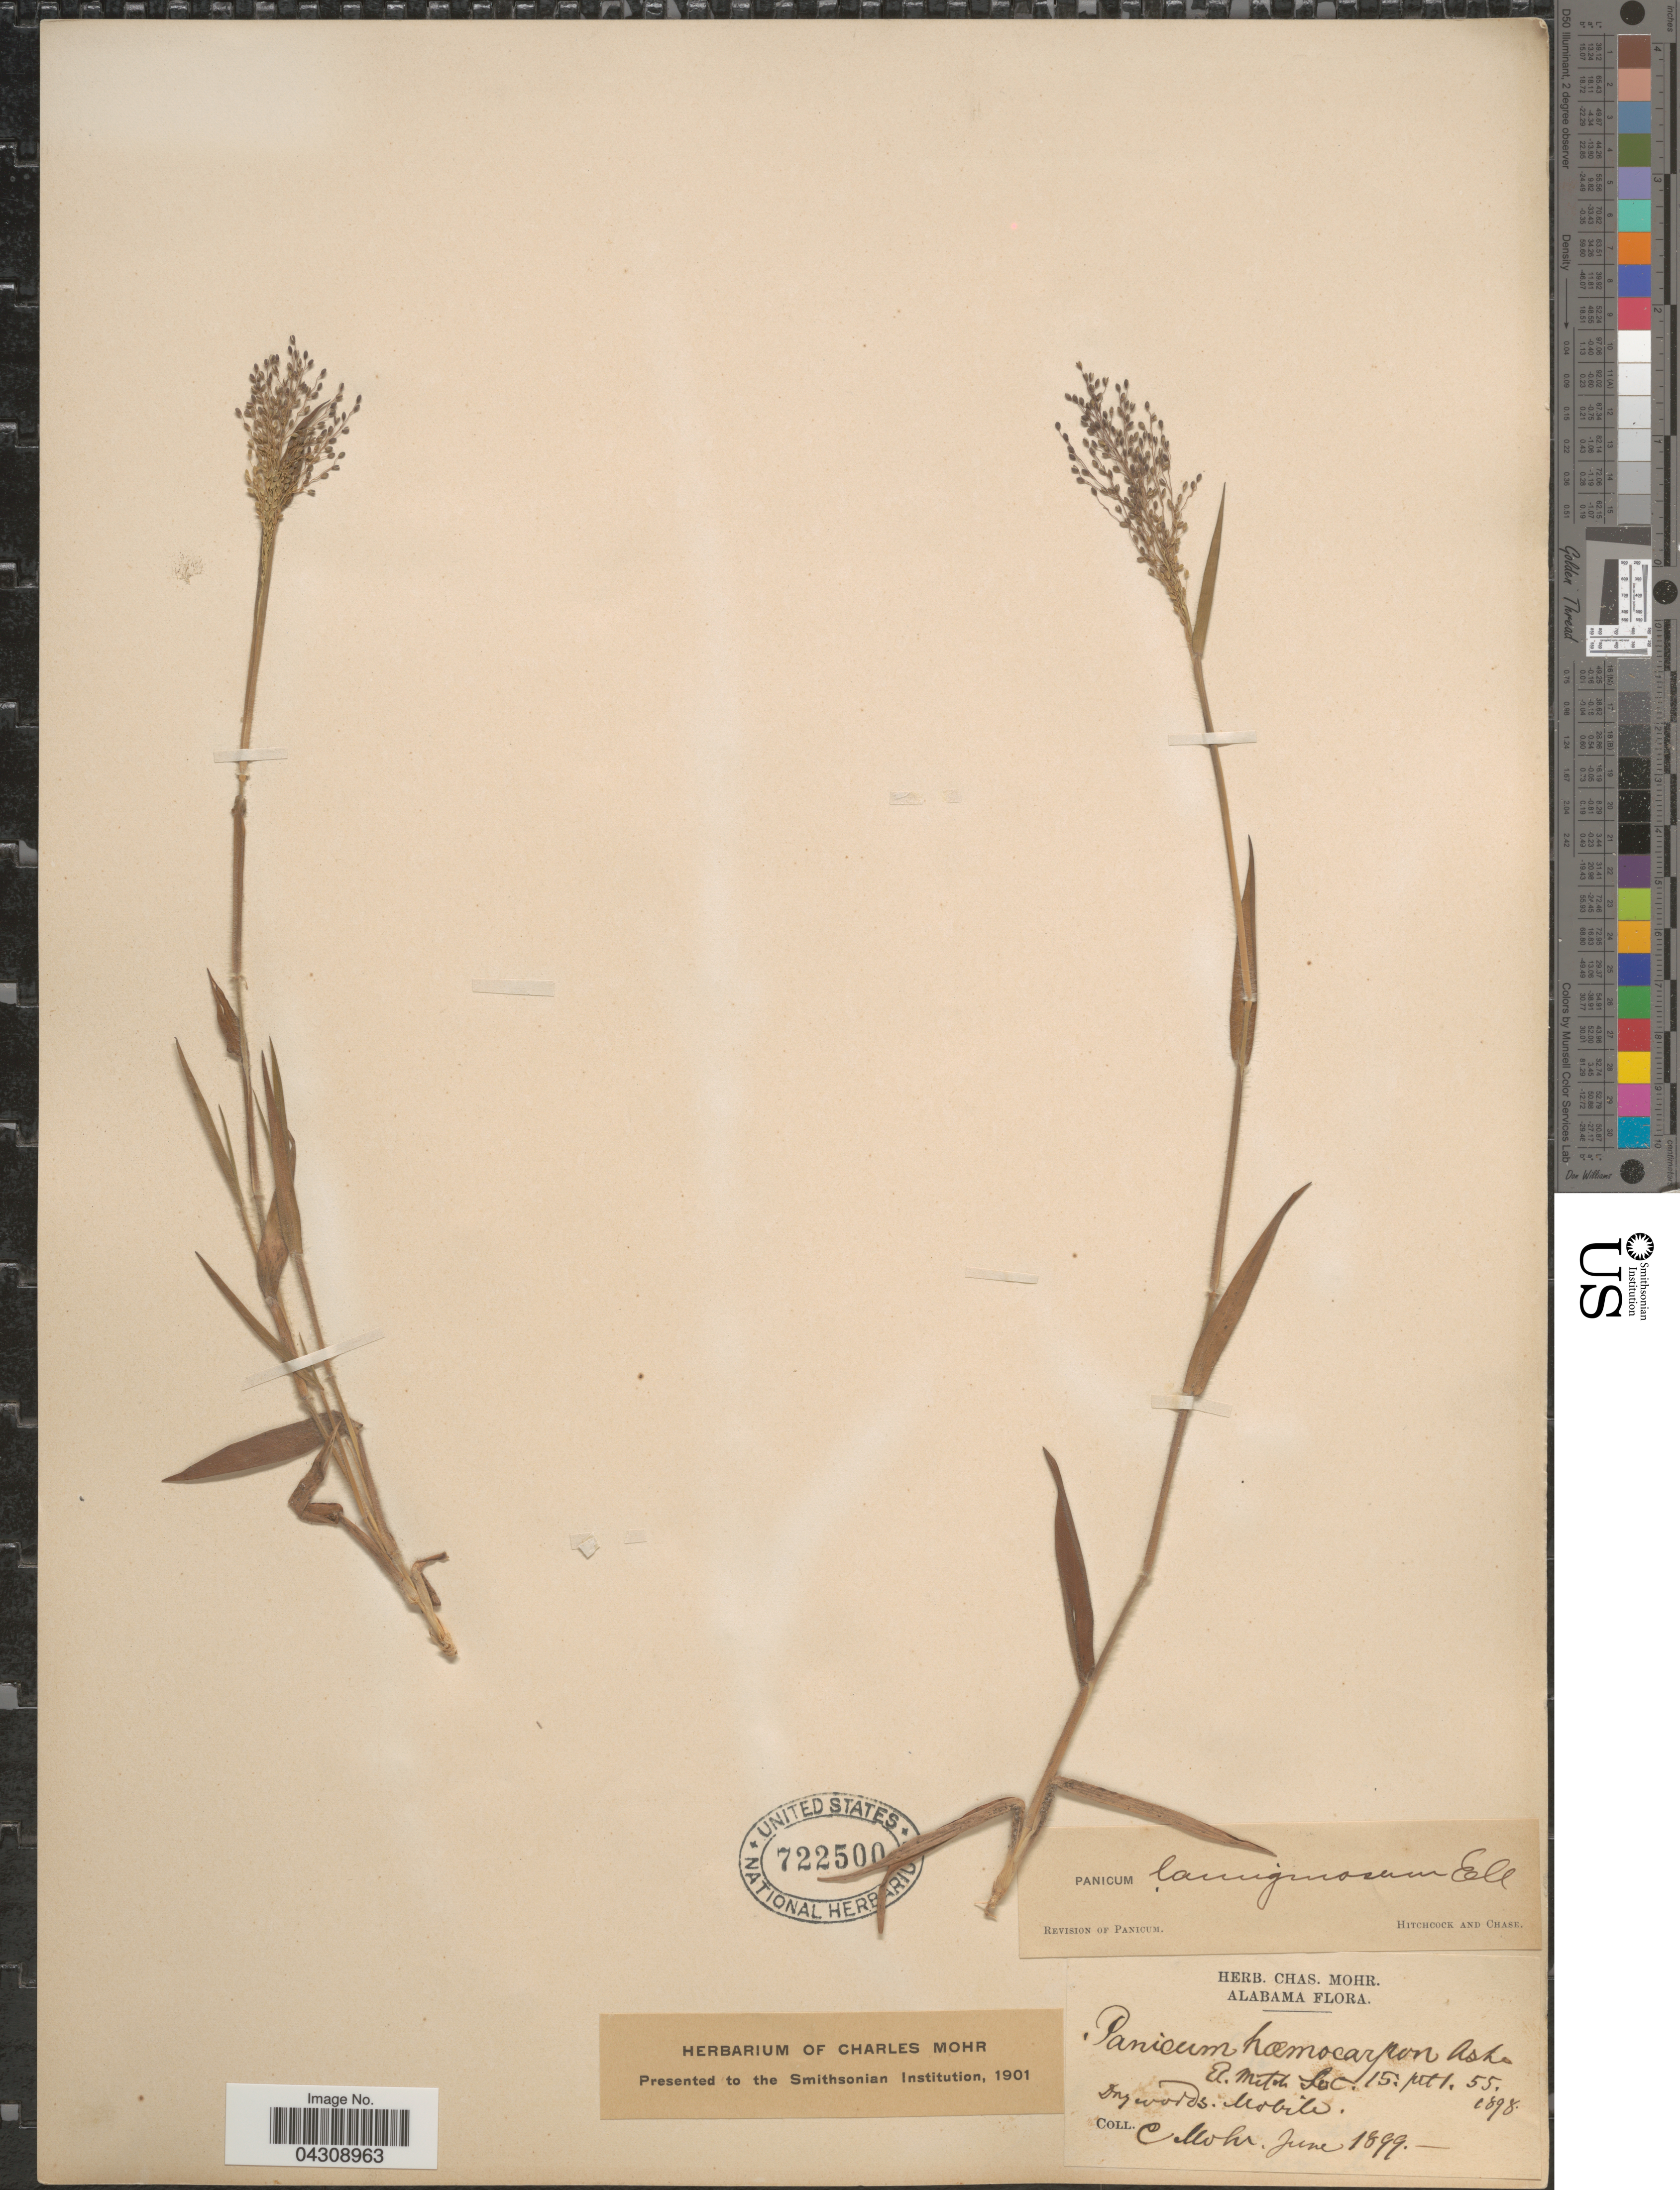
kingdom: Plantae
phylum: Tracheophyta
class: Liliopsida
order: Poales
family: Poaceae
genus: Dichanthelium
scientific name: Dichanthelium acuminatum var. acuminatum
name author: (Sw.) Gould & C.A. Clark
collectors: Mohr, C. T. (herbarium)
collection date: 1899-06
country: United States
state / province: Alabama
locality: Mobile.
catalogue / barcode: US 722500